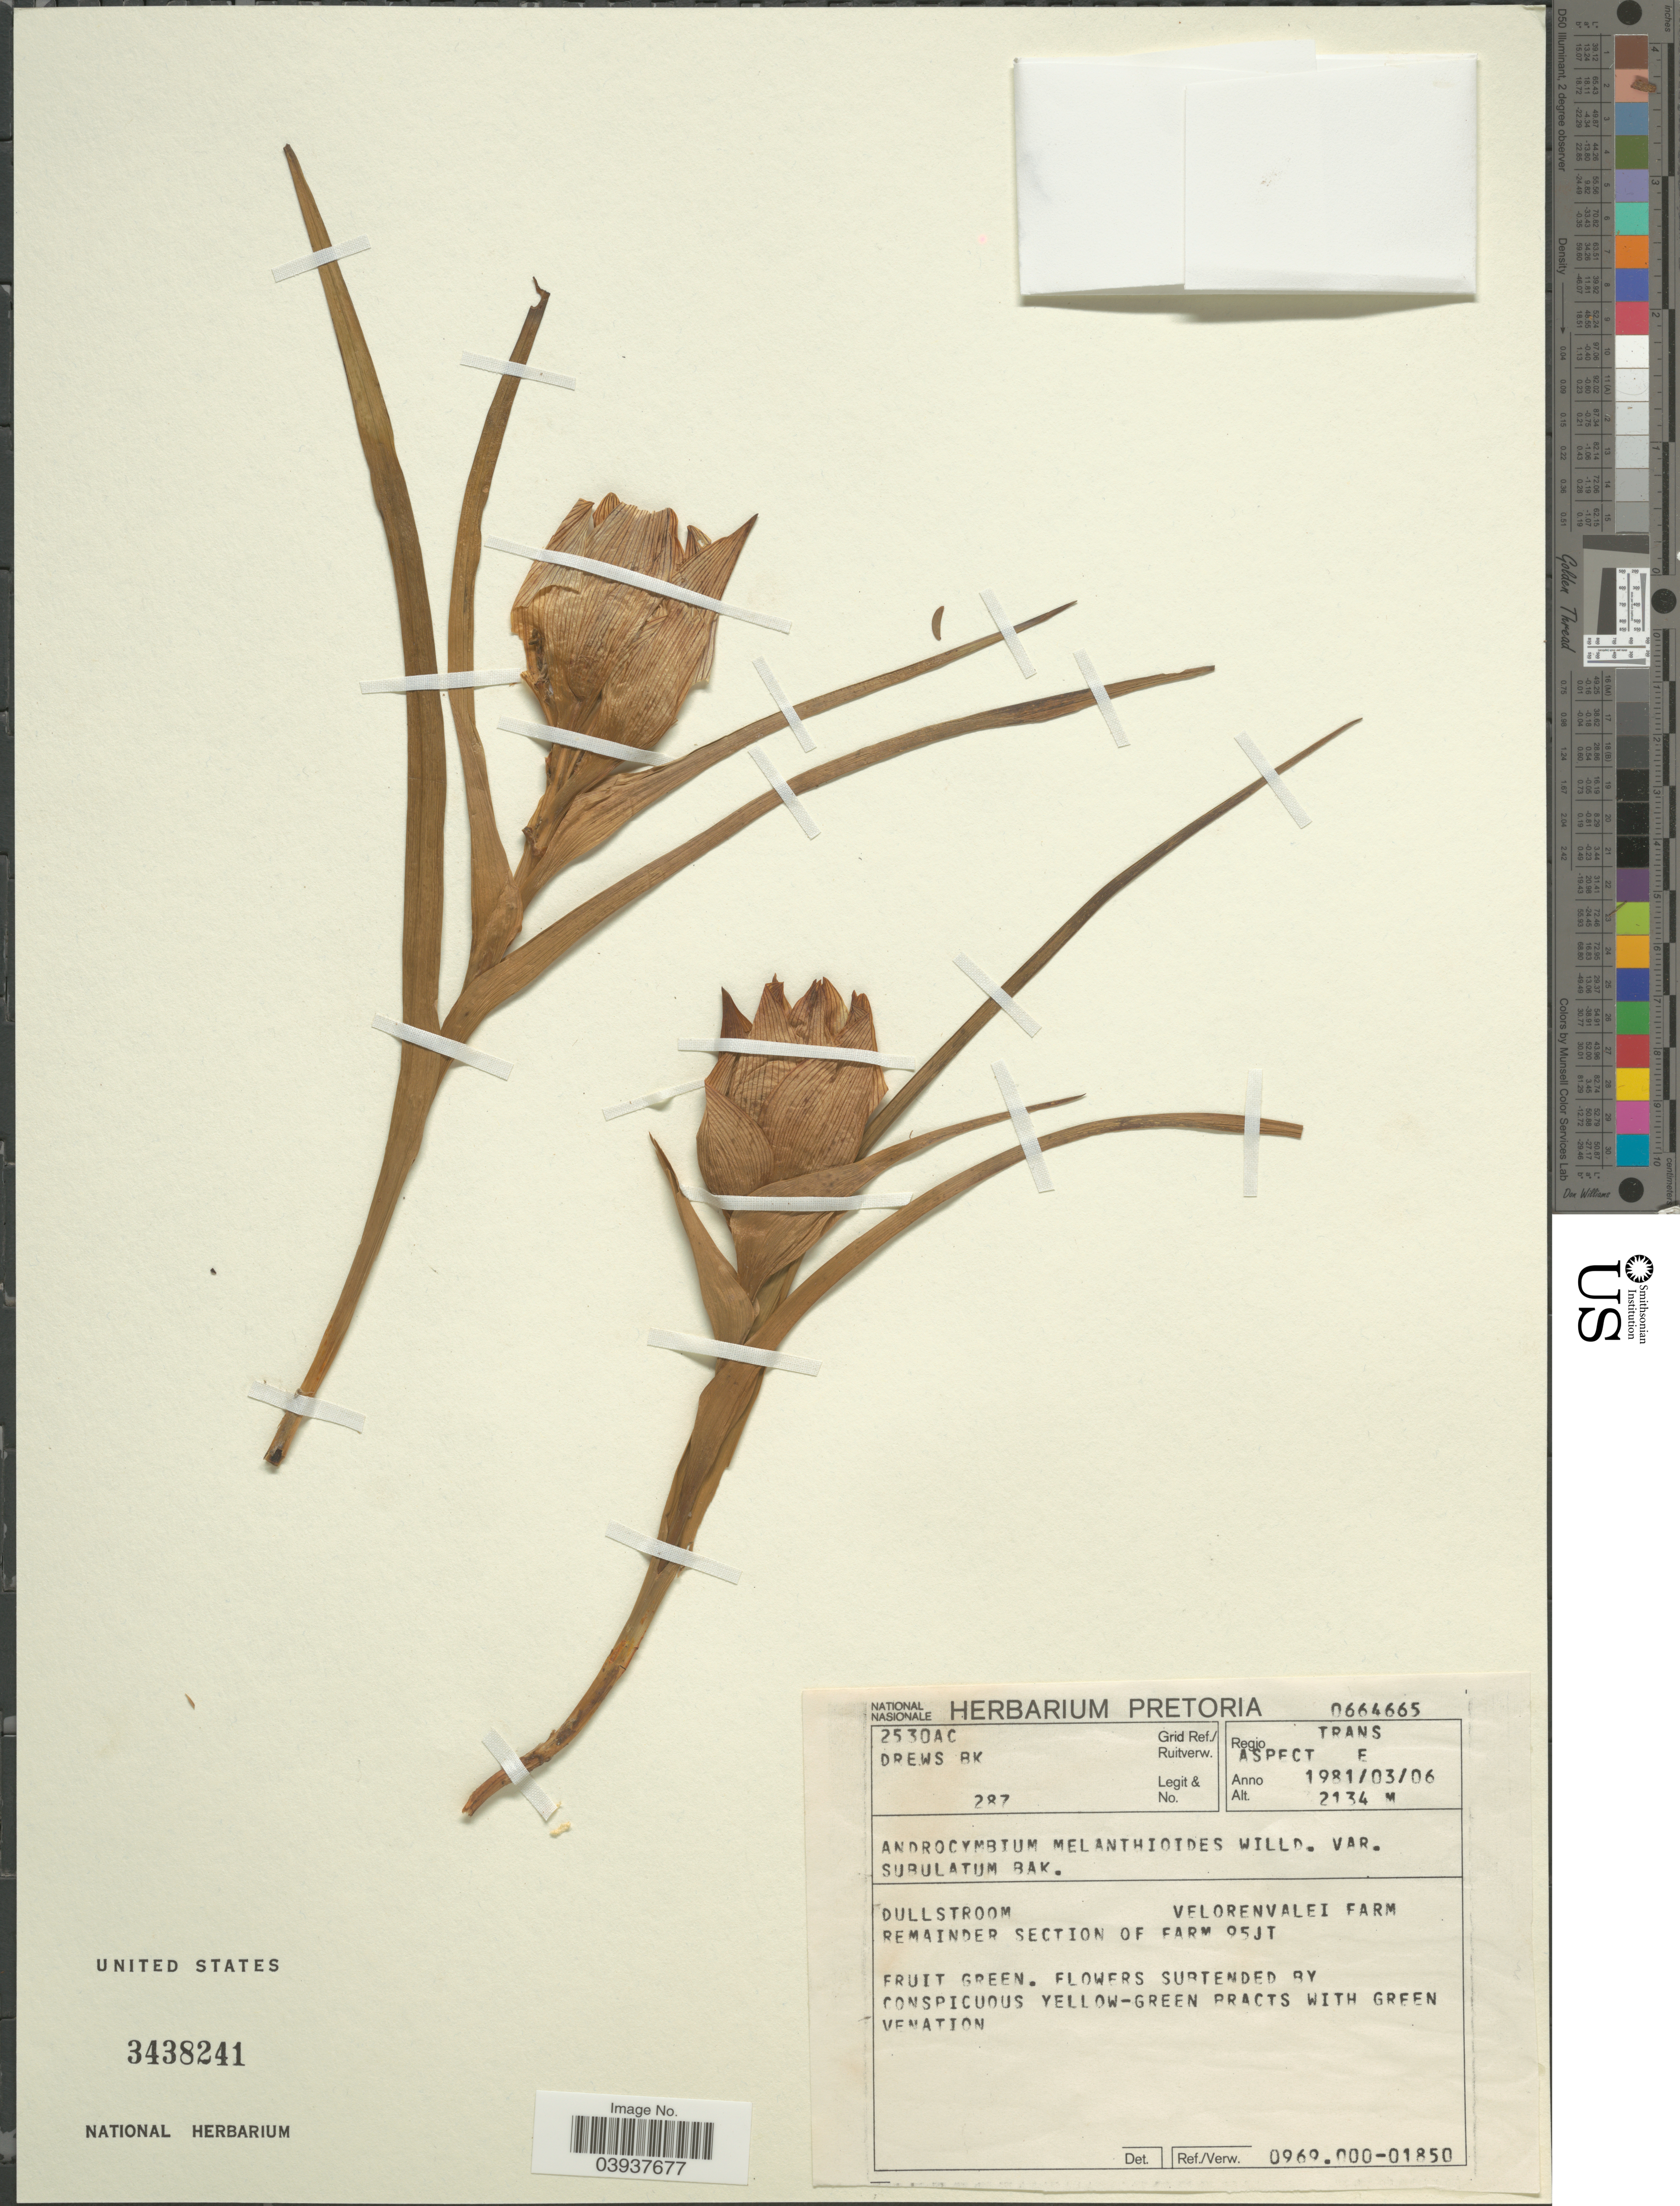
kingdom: Plantae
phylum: Tracheophyta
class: Liliopsida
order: Liliales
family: Colchicaceae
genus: Androcymbium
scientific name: Androcymbium melanthioides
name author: Willd.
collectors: B. Drews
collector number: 287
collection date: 1981-03-06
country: South Africa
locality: Grid Ref./ Ruitverw. 2530AC. Regio Trans Aspect E. Dullstroom. Verlorenvalei Farm. Remainder Section of Farm 95JT.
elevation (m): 2134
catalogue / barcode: US 3438241